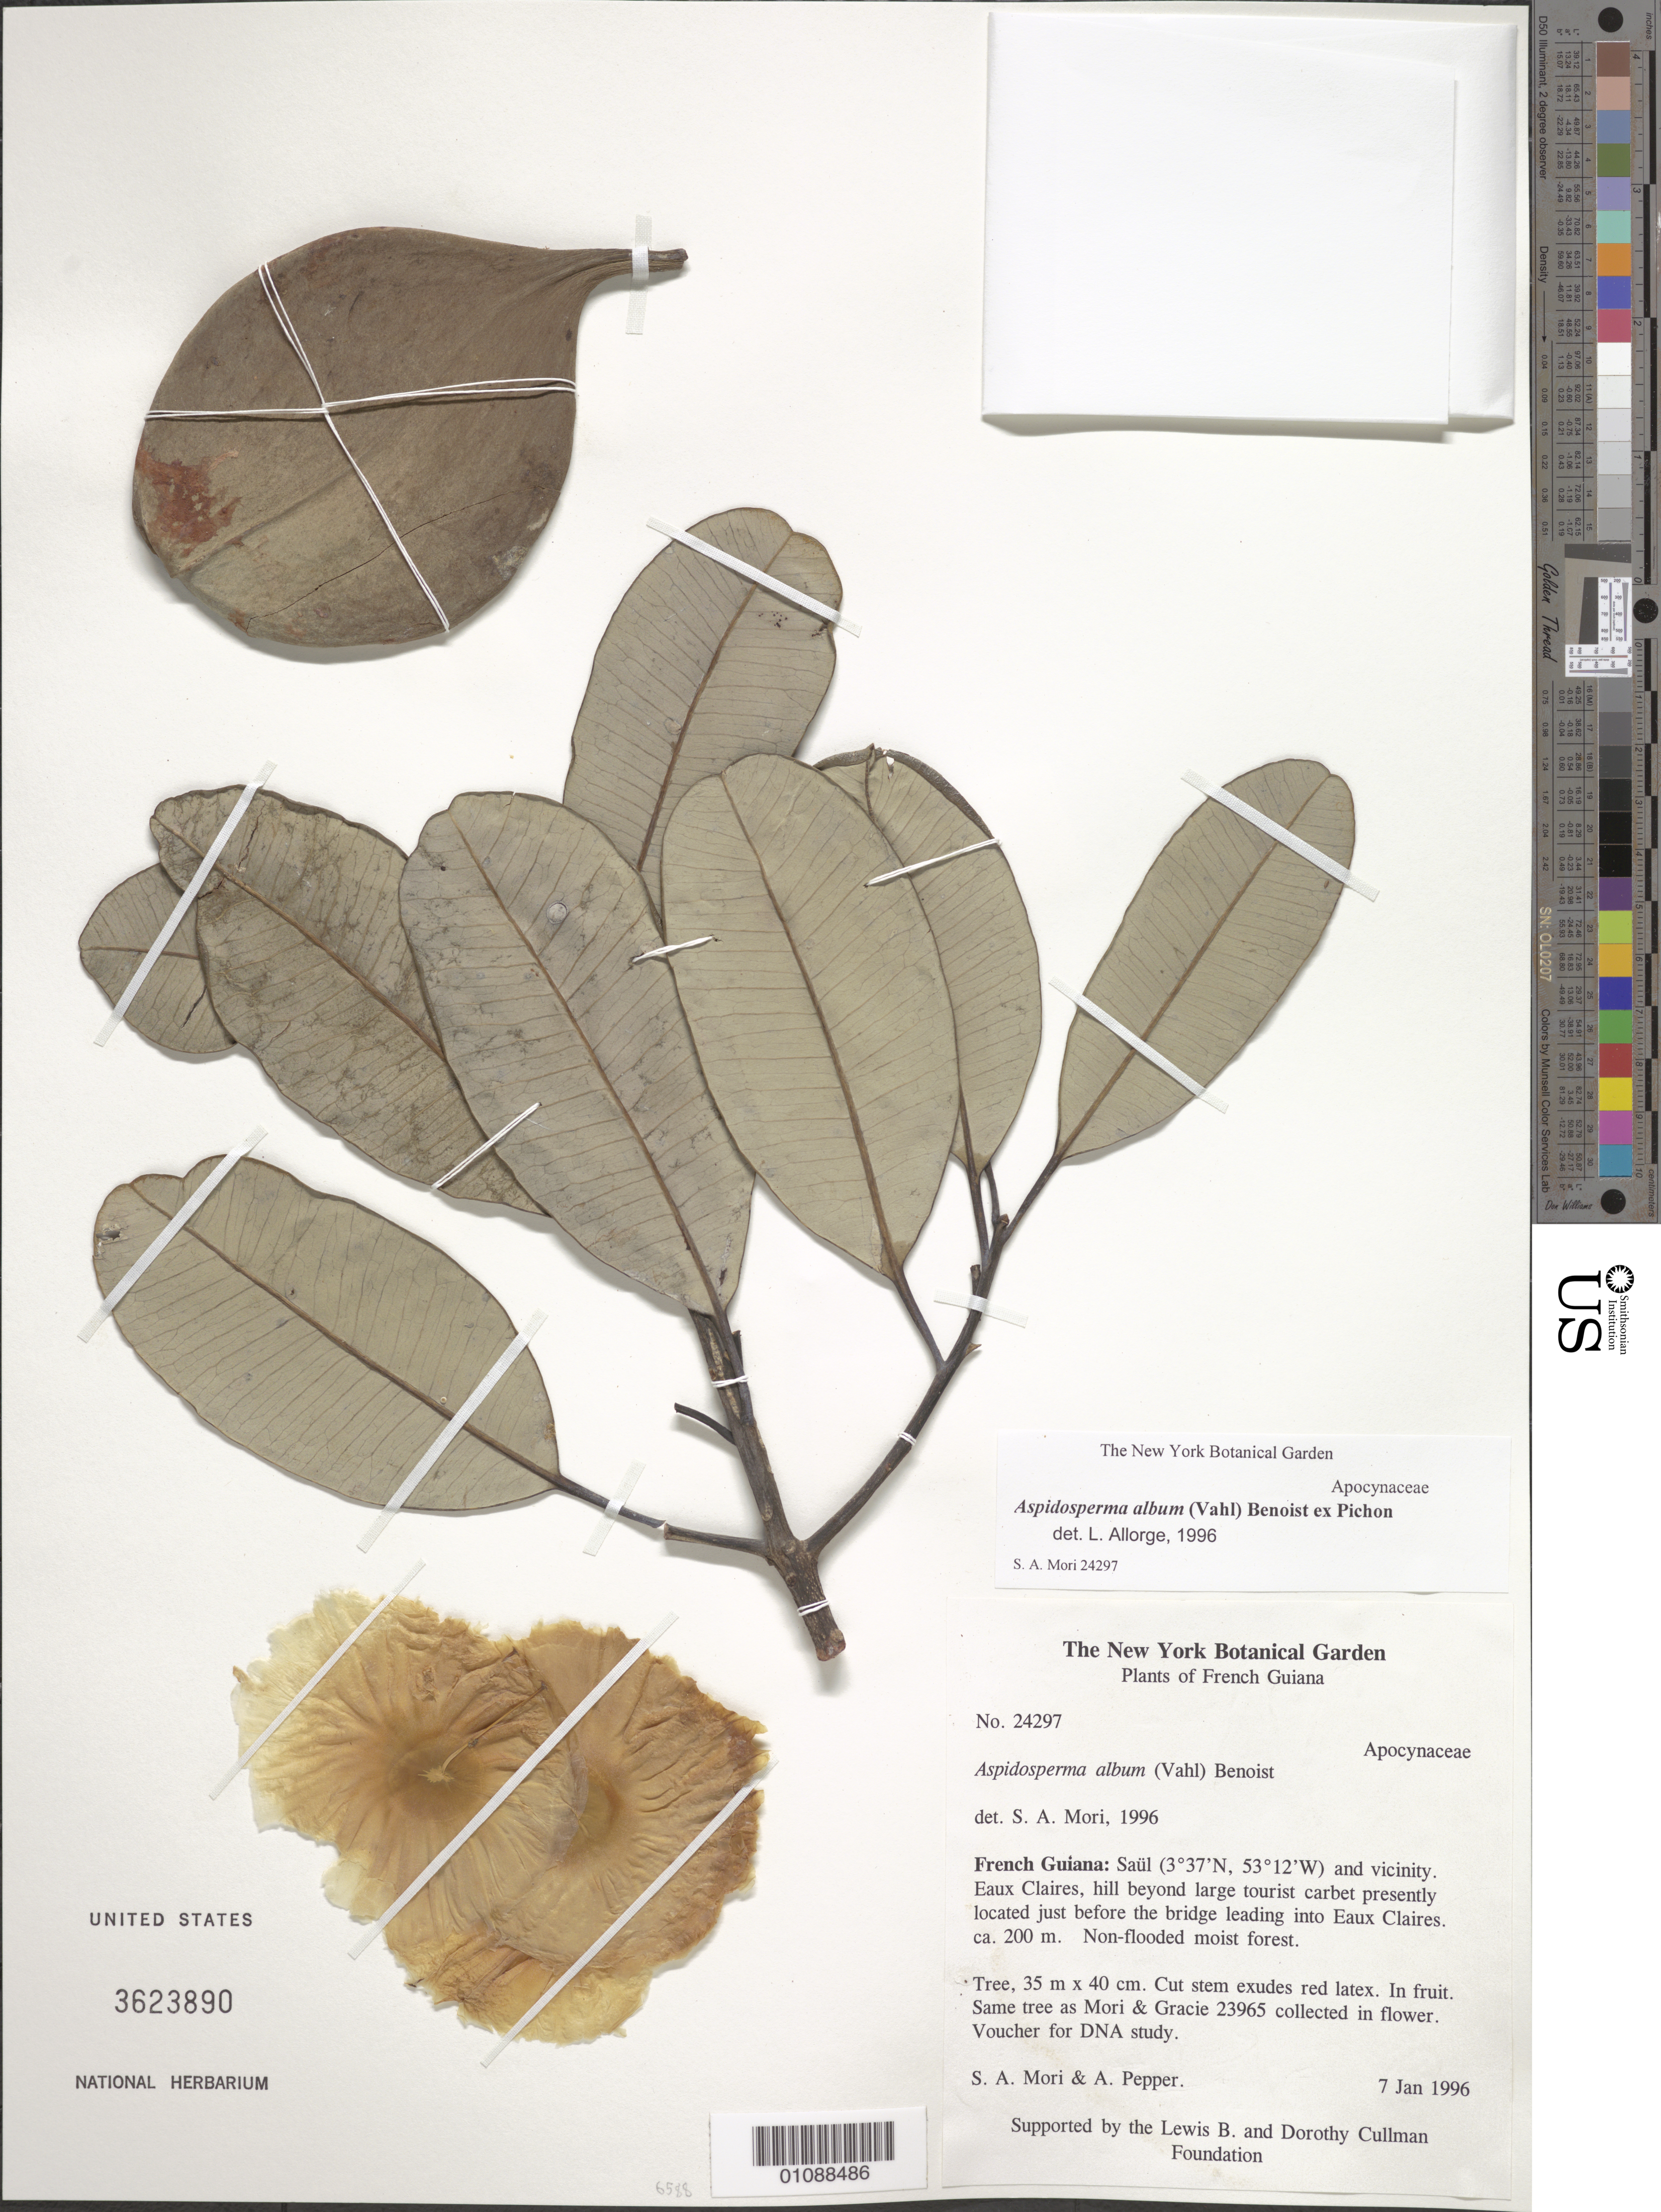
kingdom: Plantae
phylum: Tracheophyta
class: Magnoliopsida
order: Gentianales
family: Apocynaceae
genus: Aspidosperma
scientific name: Aspidosperma album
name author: (Vahl) Benoist ex Pichon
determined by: Allorge, L.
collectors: S. Mori & A. Pepper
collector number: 24297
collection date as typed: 7-Jan-96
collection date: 1996-01-07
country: French Guiana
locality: Saül and vic. Eaux Claires, hill beyond large tourist carbet presently located just before the bridge leading into Eaux Claires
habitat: Non-flooded moist forest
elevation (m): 200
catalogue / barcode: US 3623890